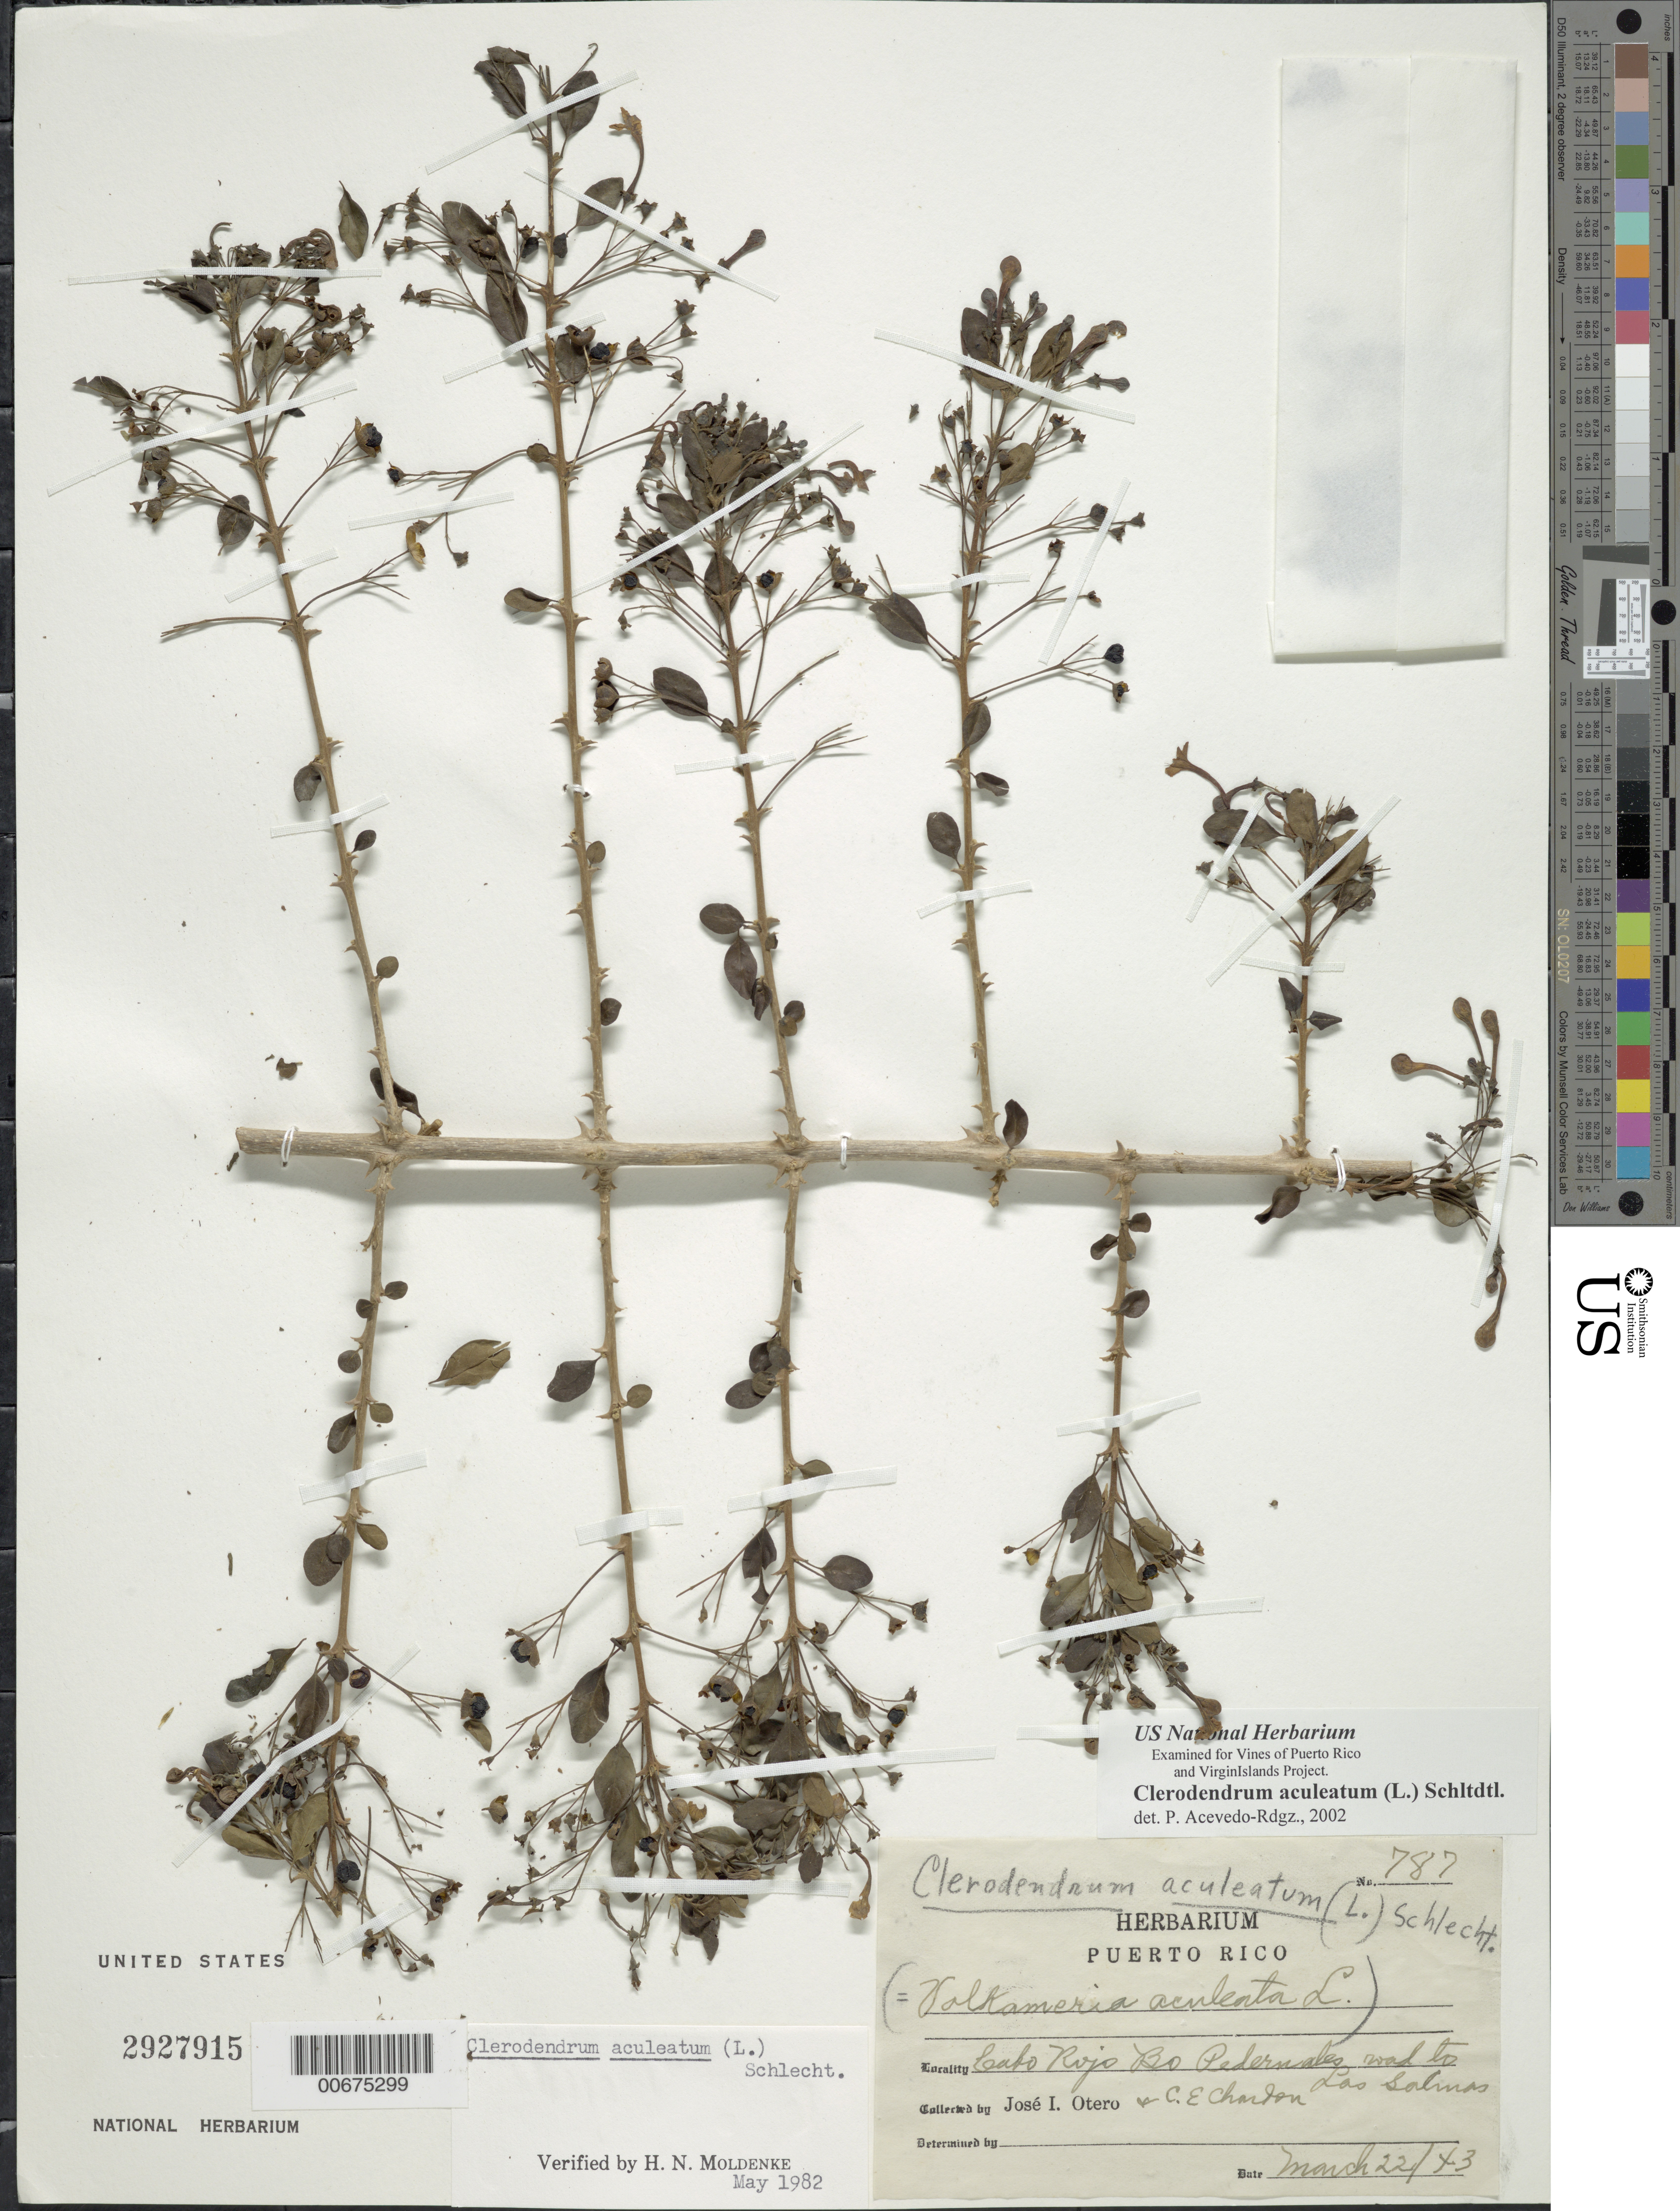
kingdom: Plantae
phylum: Tracheophyta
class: Magnoliopsida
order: Lamiales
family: Lamiaceae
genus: Clerodendrum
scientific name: Clerodendrum aculeatum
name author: (L.) Schltdl.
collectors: J. Otero & C. E. Chardón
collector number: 787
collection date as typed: Transcribed d/m/y: 22/3/43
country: Puerto Rico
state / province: Salinas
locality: Cabo Rojo Bo Pedernales, road to Las Salinas.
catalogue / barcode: US 2927915